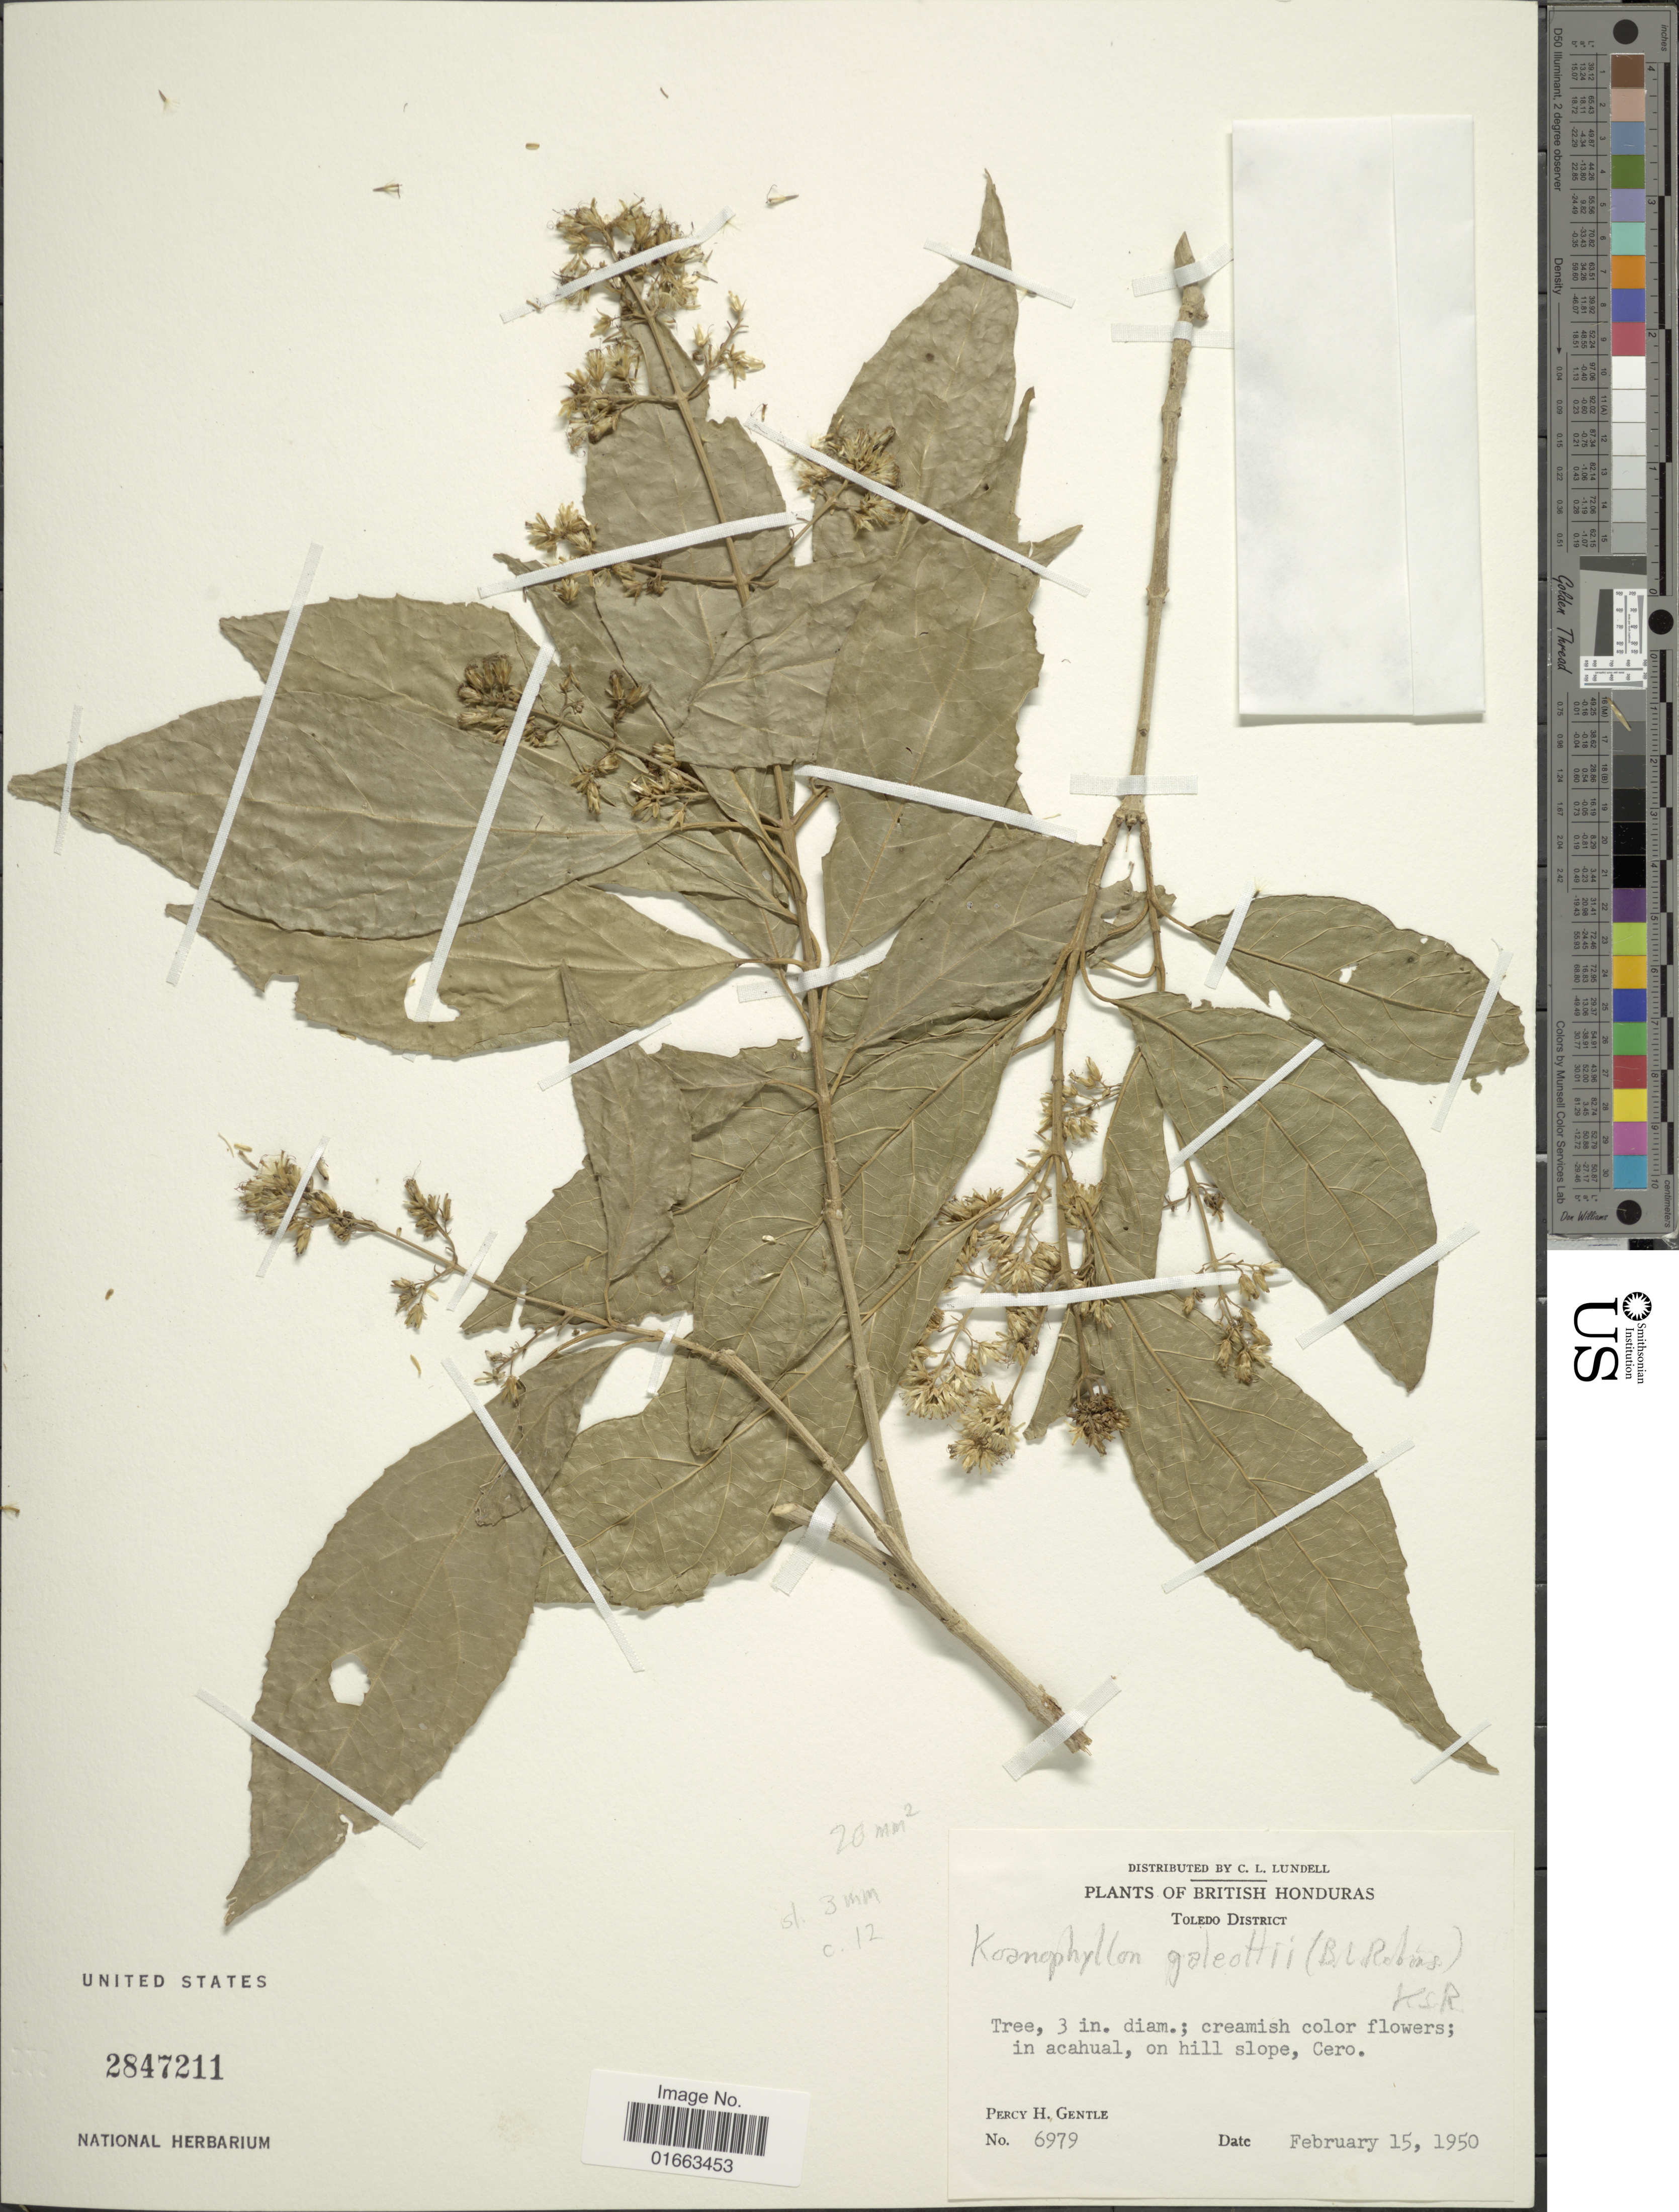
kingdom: Plantae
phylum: Tracheophyta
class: Magnoliopsida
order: Asterales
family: Asteraceae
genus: Koanophyllon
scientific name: Koanophyllon galeottii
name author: (B.L. Rob.) R.M. King & H. Rob.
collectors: P. H. Gentle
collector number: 6979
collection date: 1950-02-15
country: Belize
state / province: Toledo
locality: British Honduras, Toledo District, on hill slope, Cero.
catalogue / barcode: US 2847211